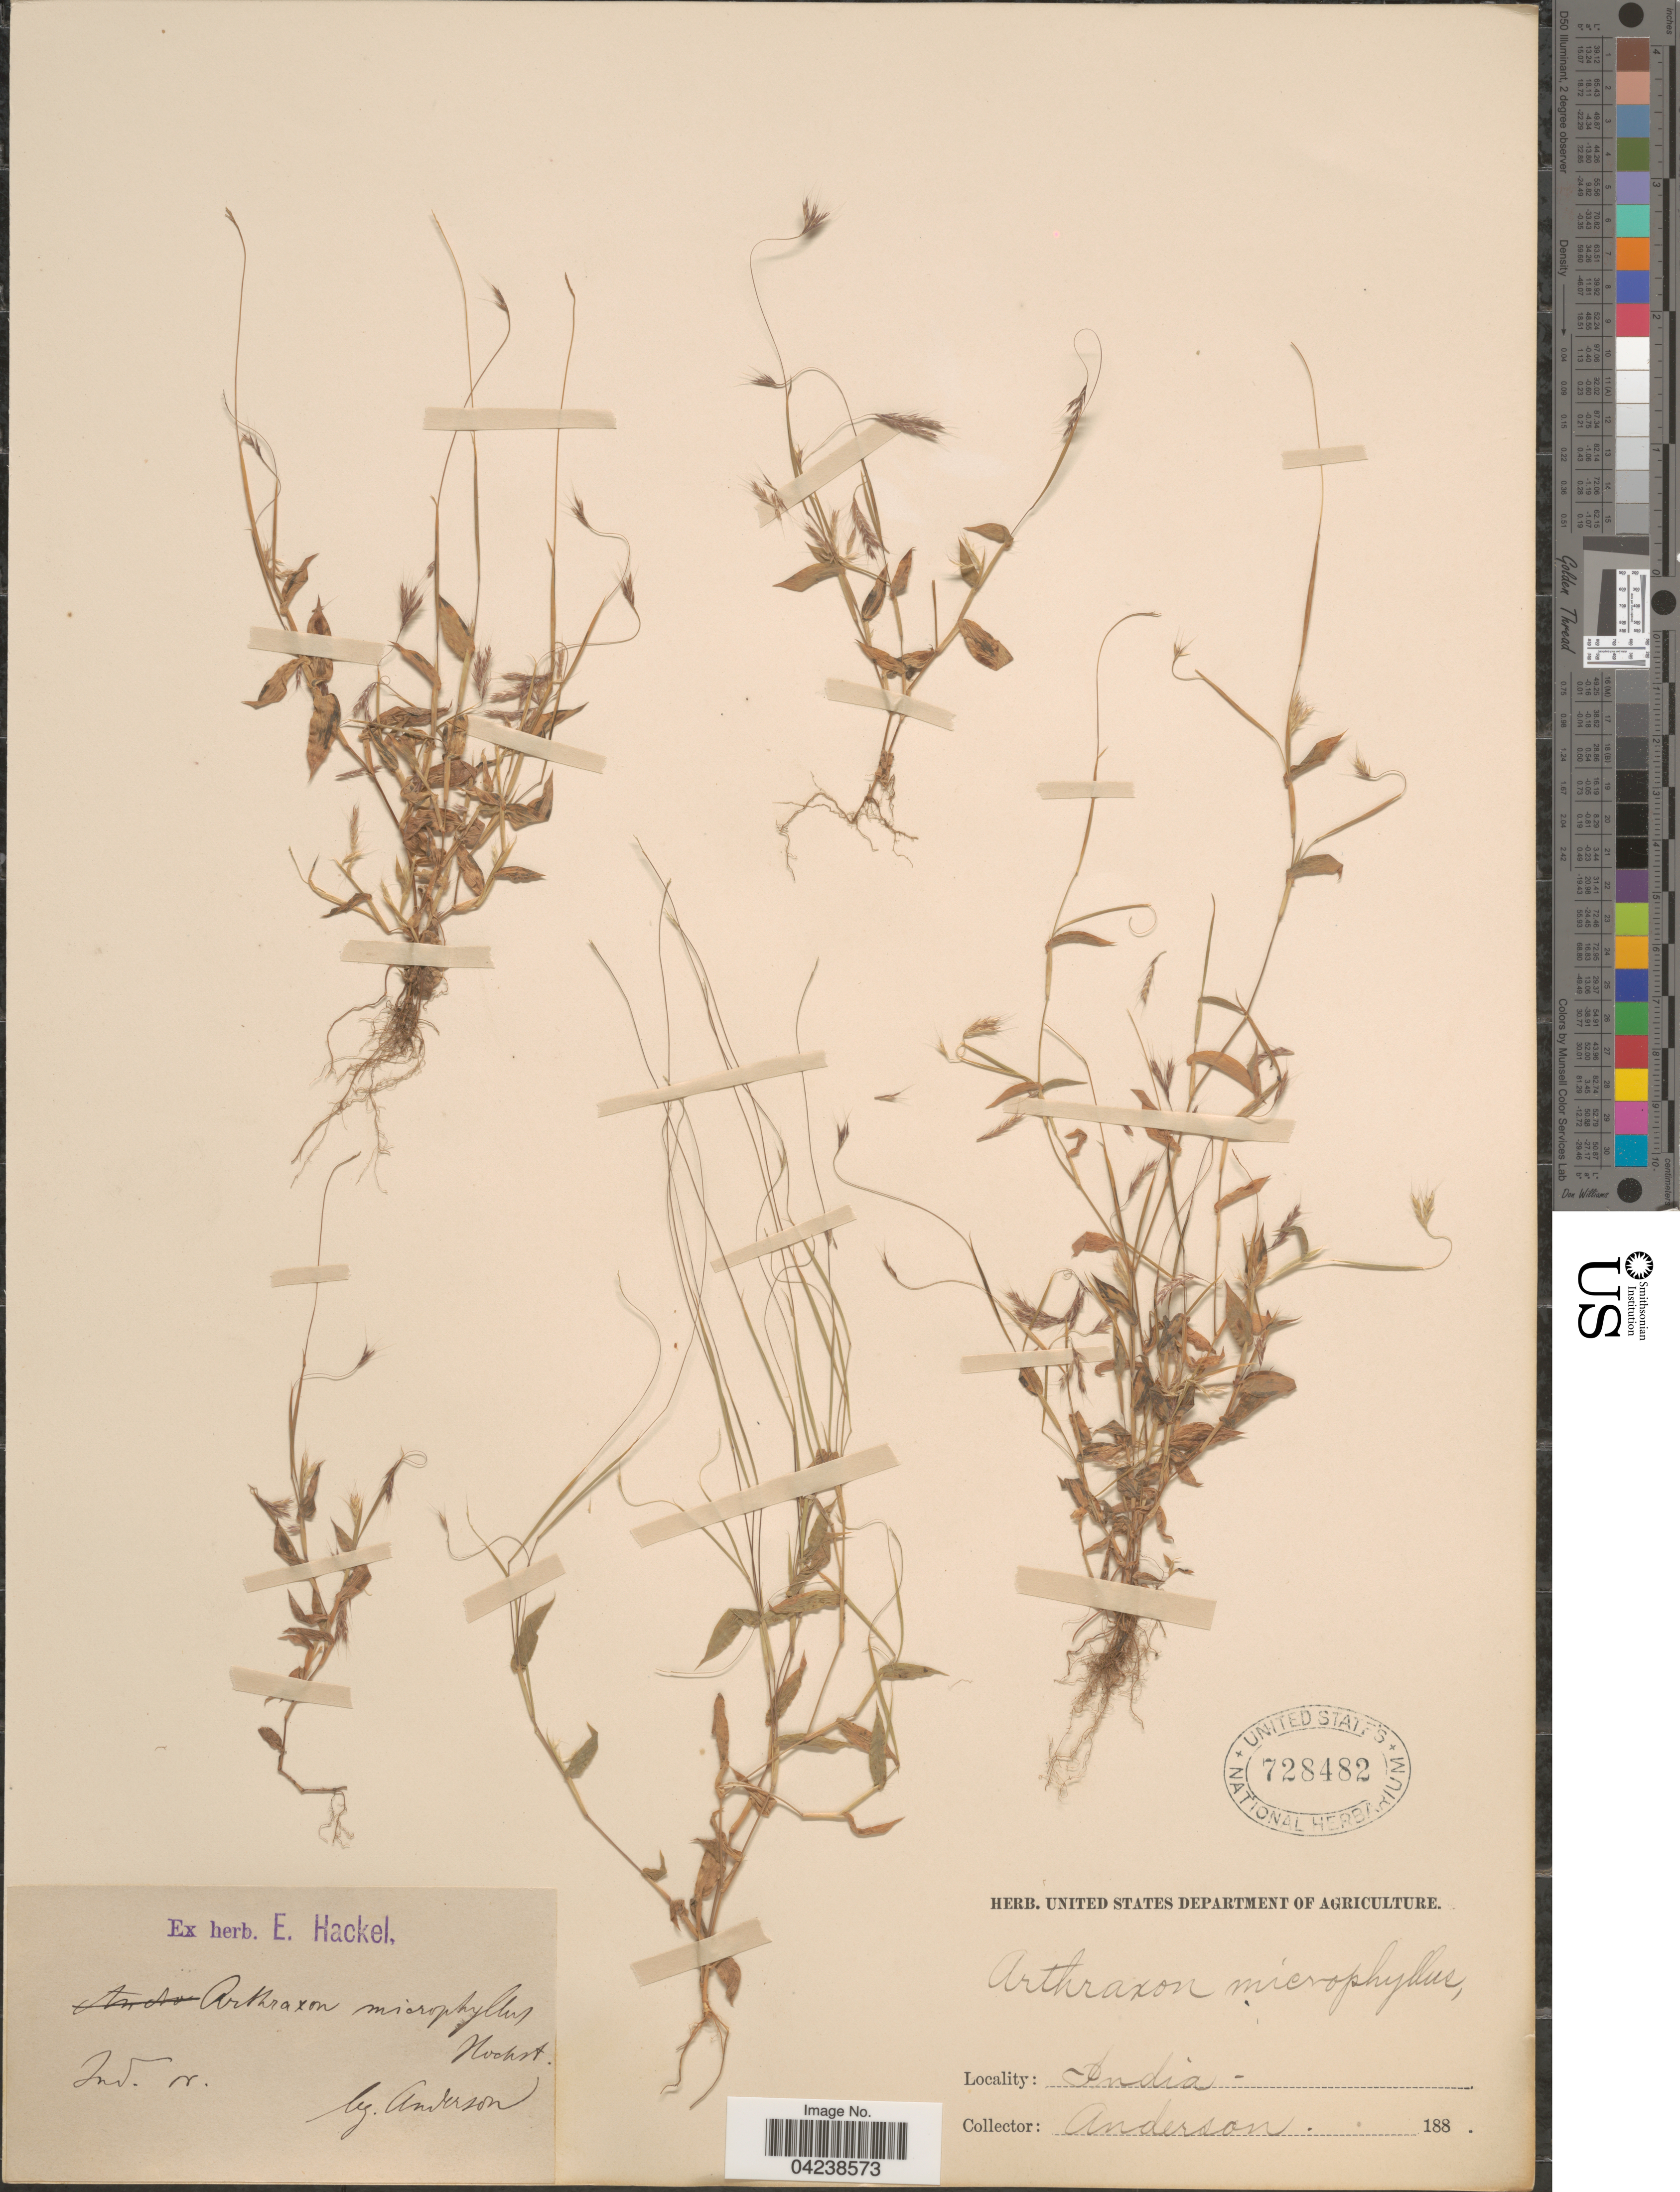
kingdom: Plantae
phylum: Tracheophyta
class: Liliopsida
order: Poales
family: Poaceae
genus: Arthraxon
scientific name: Arthraxon lancifolius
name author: (Trin.) Hochst.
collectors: -- Anderson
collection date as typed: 188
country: India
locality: Ind. or.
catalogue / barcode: US 728482